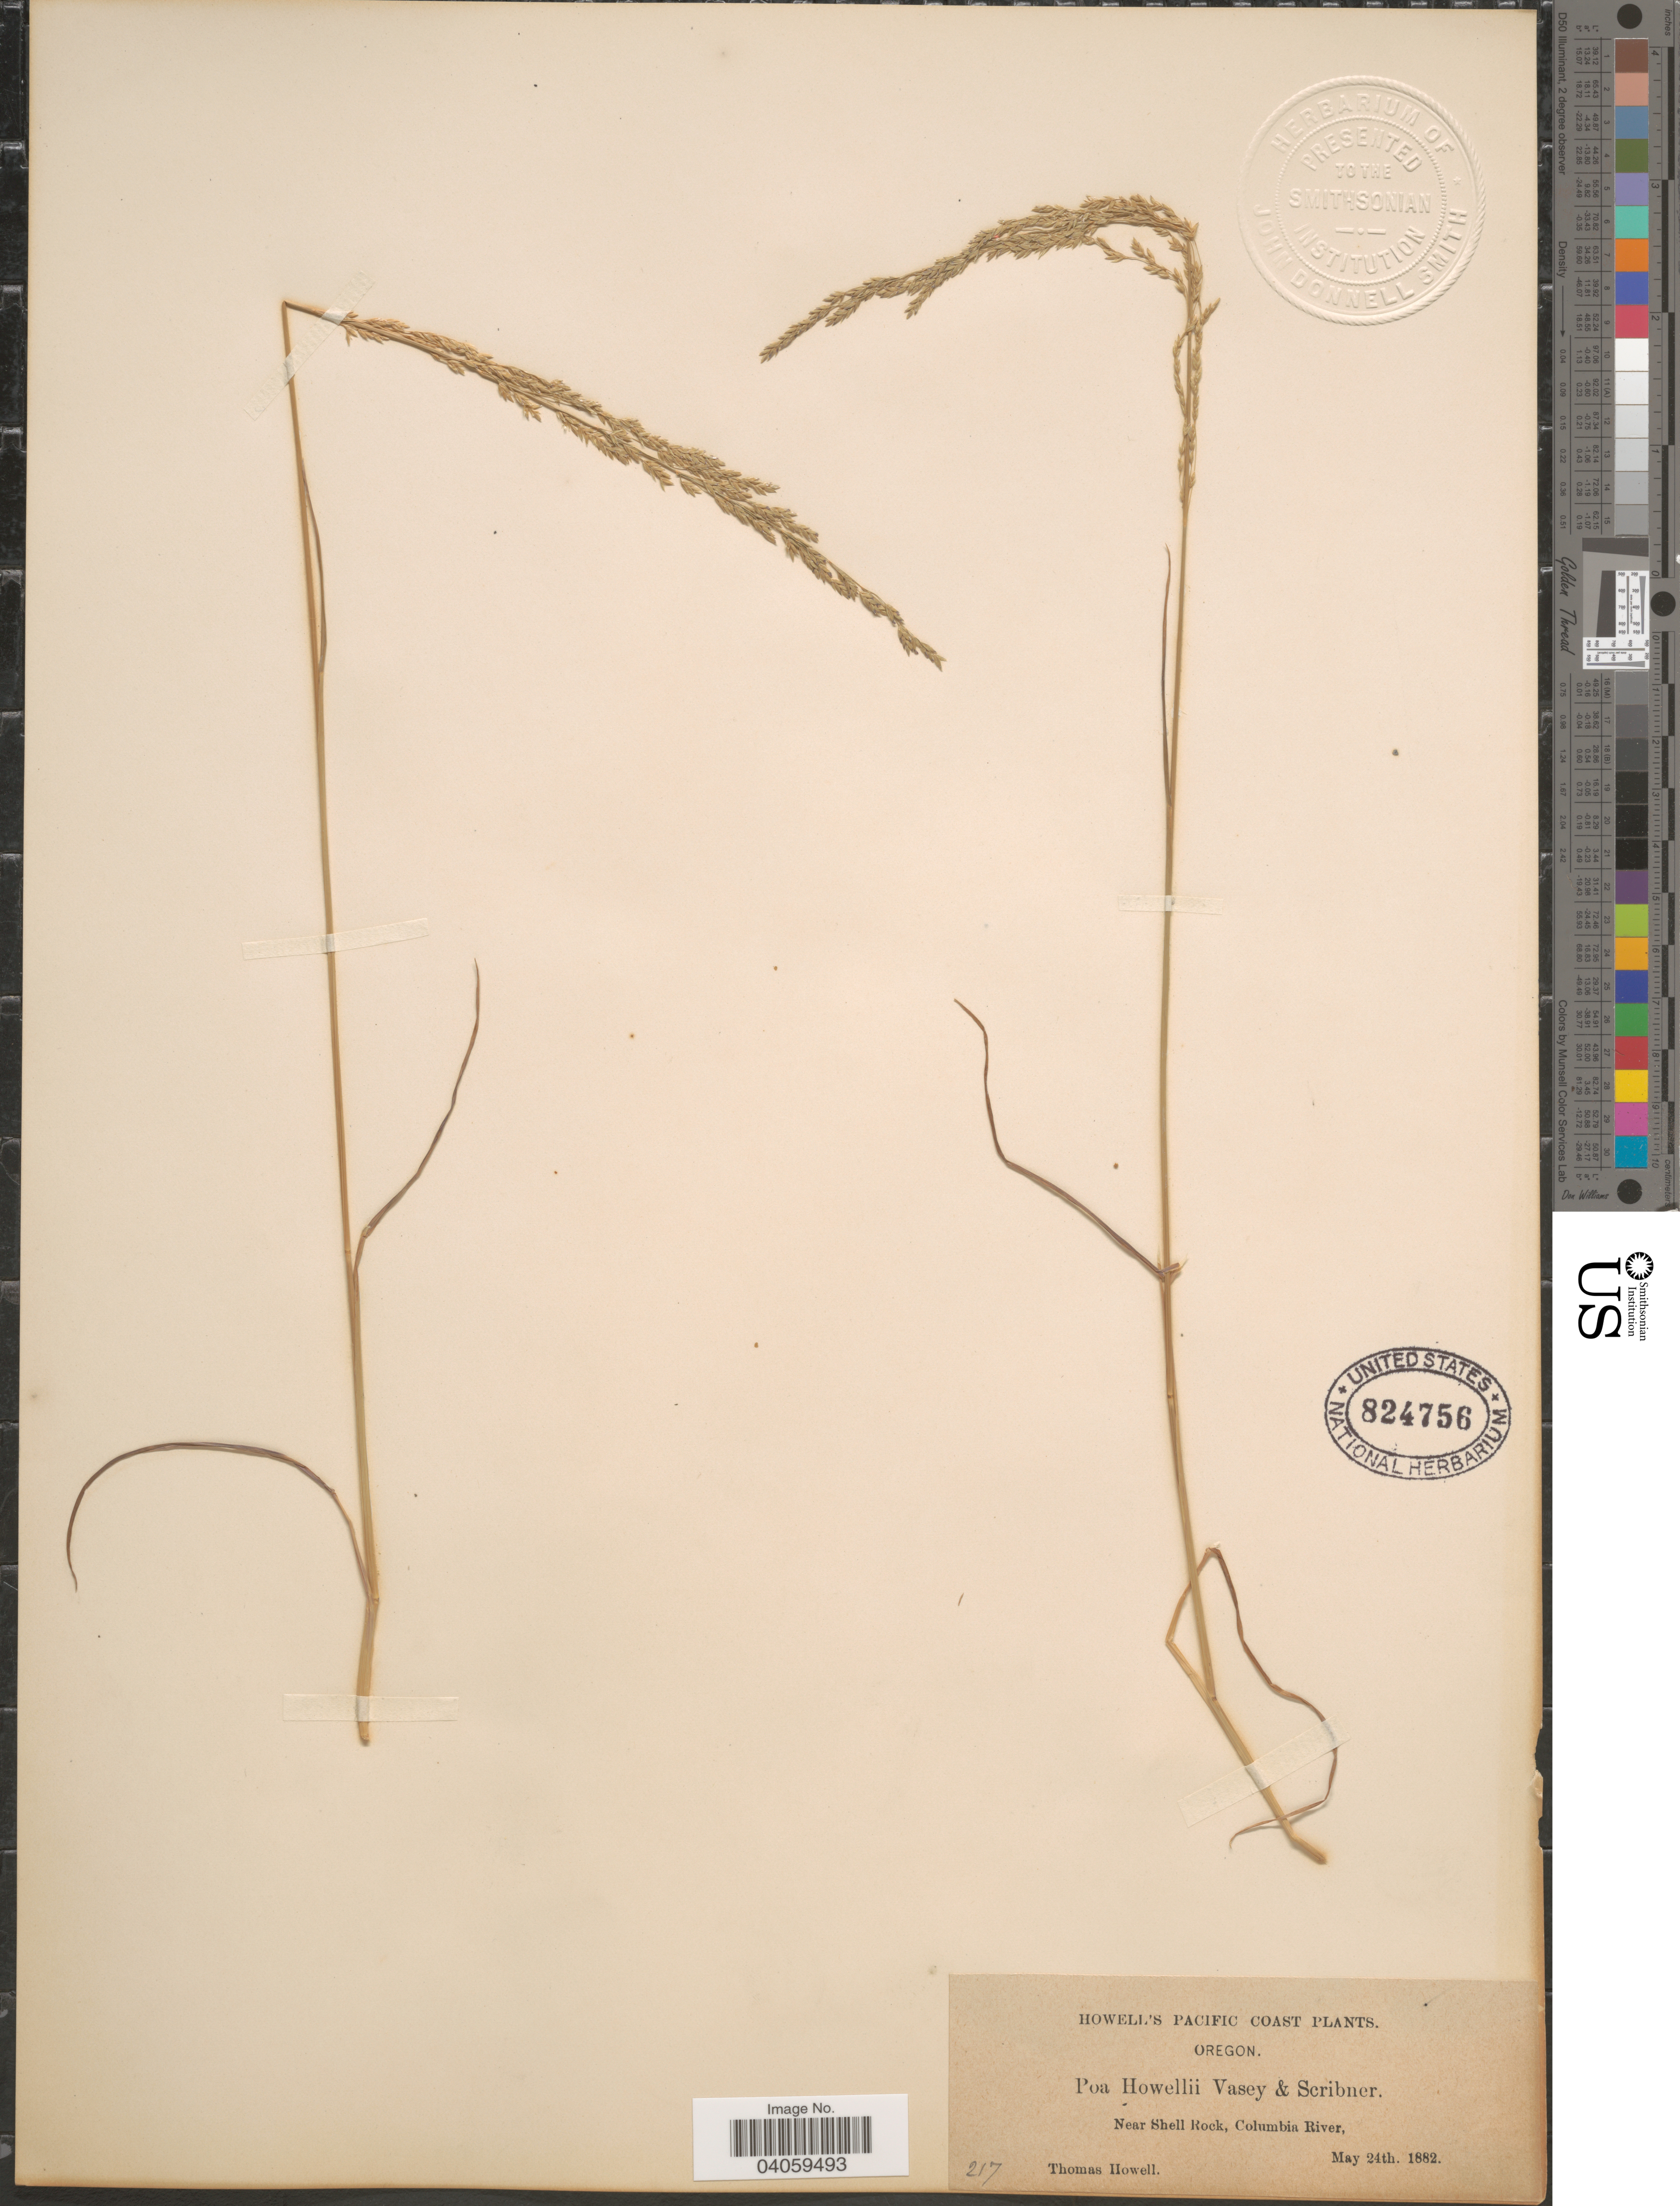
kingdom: Plantae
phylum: Tracheophyta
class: Liliopsida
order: Poales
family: Poaceae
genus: Poa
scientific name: Poa howellii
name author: Vasey & Scribn.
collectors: T. Howell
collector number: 217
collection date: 1882-05-24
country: United States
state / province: Oregon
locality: Pacific Coast. Near Shell Rock, Columbia River.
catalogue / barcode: US 824756